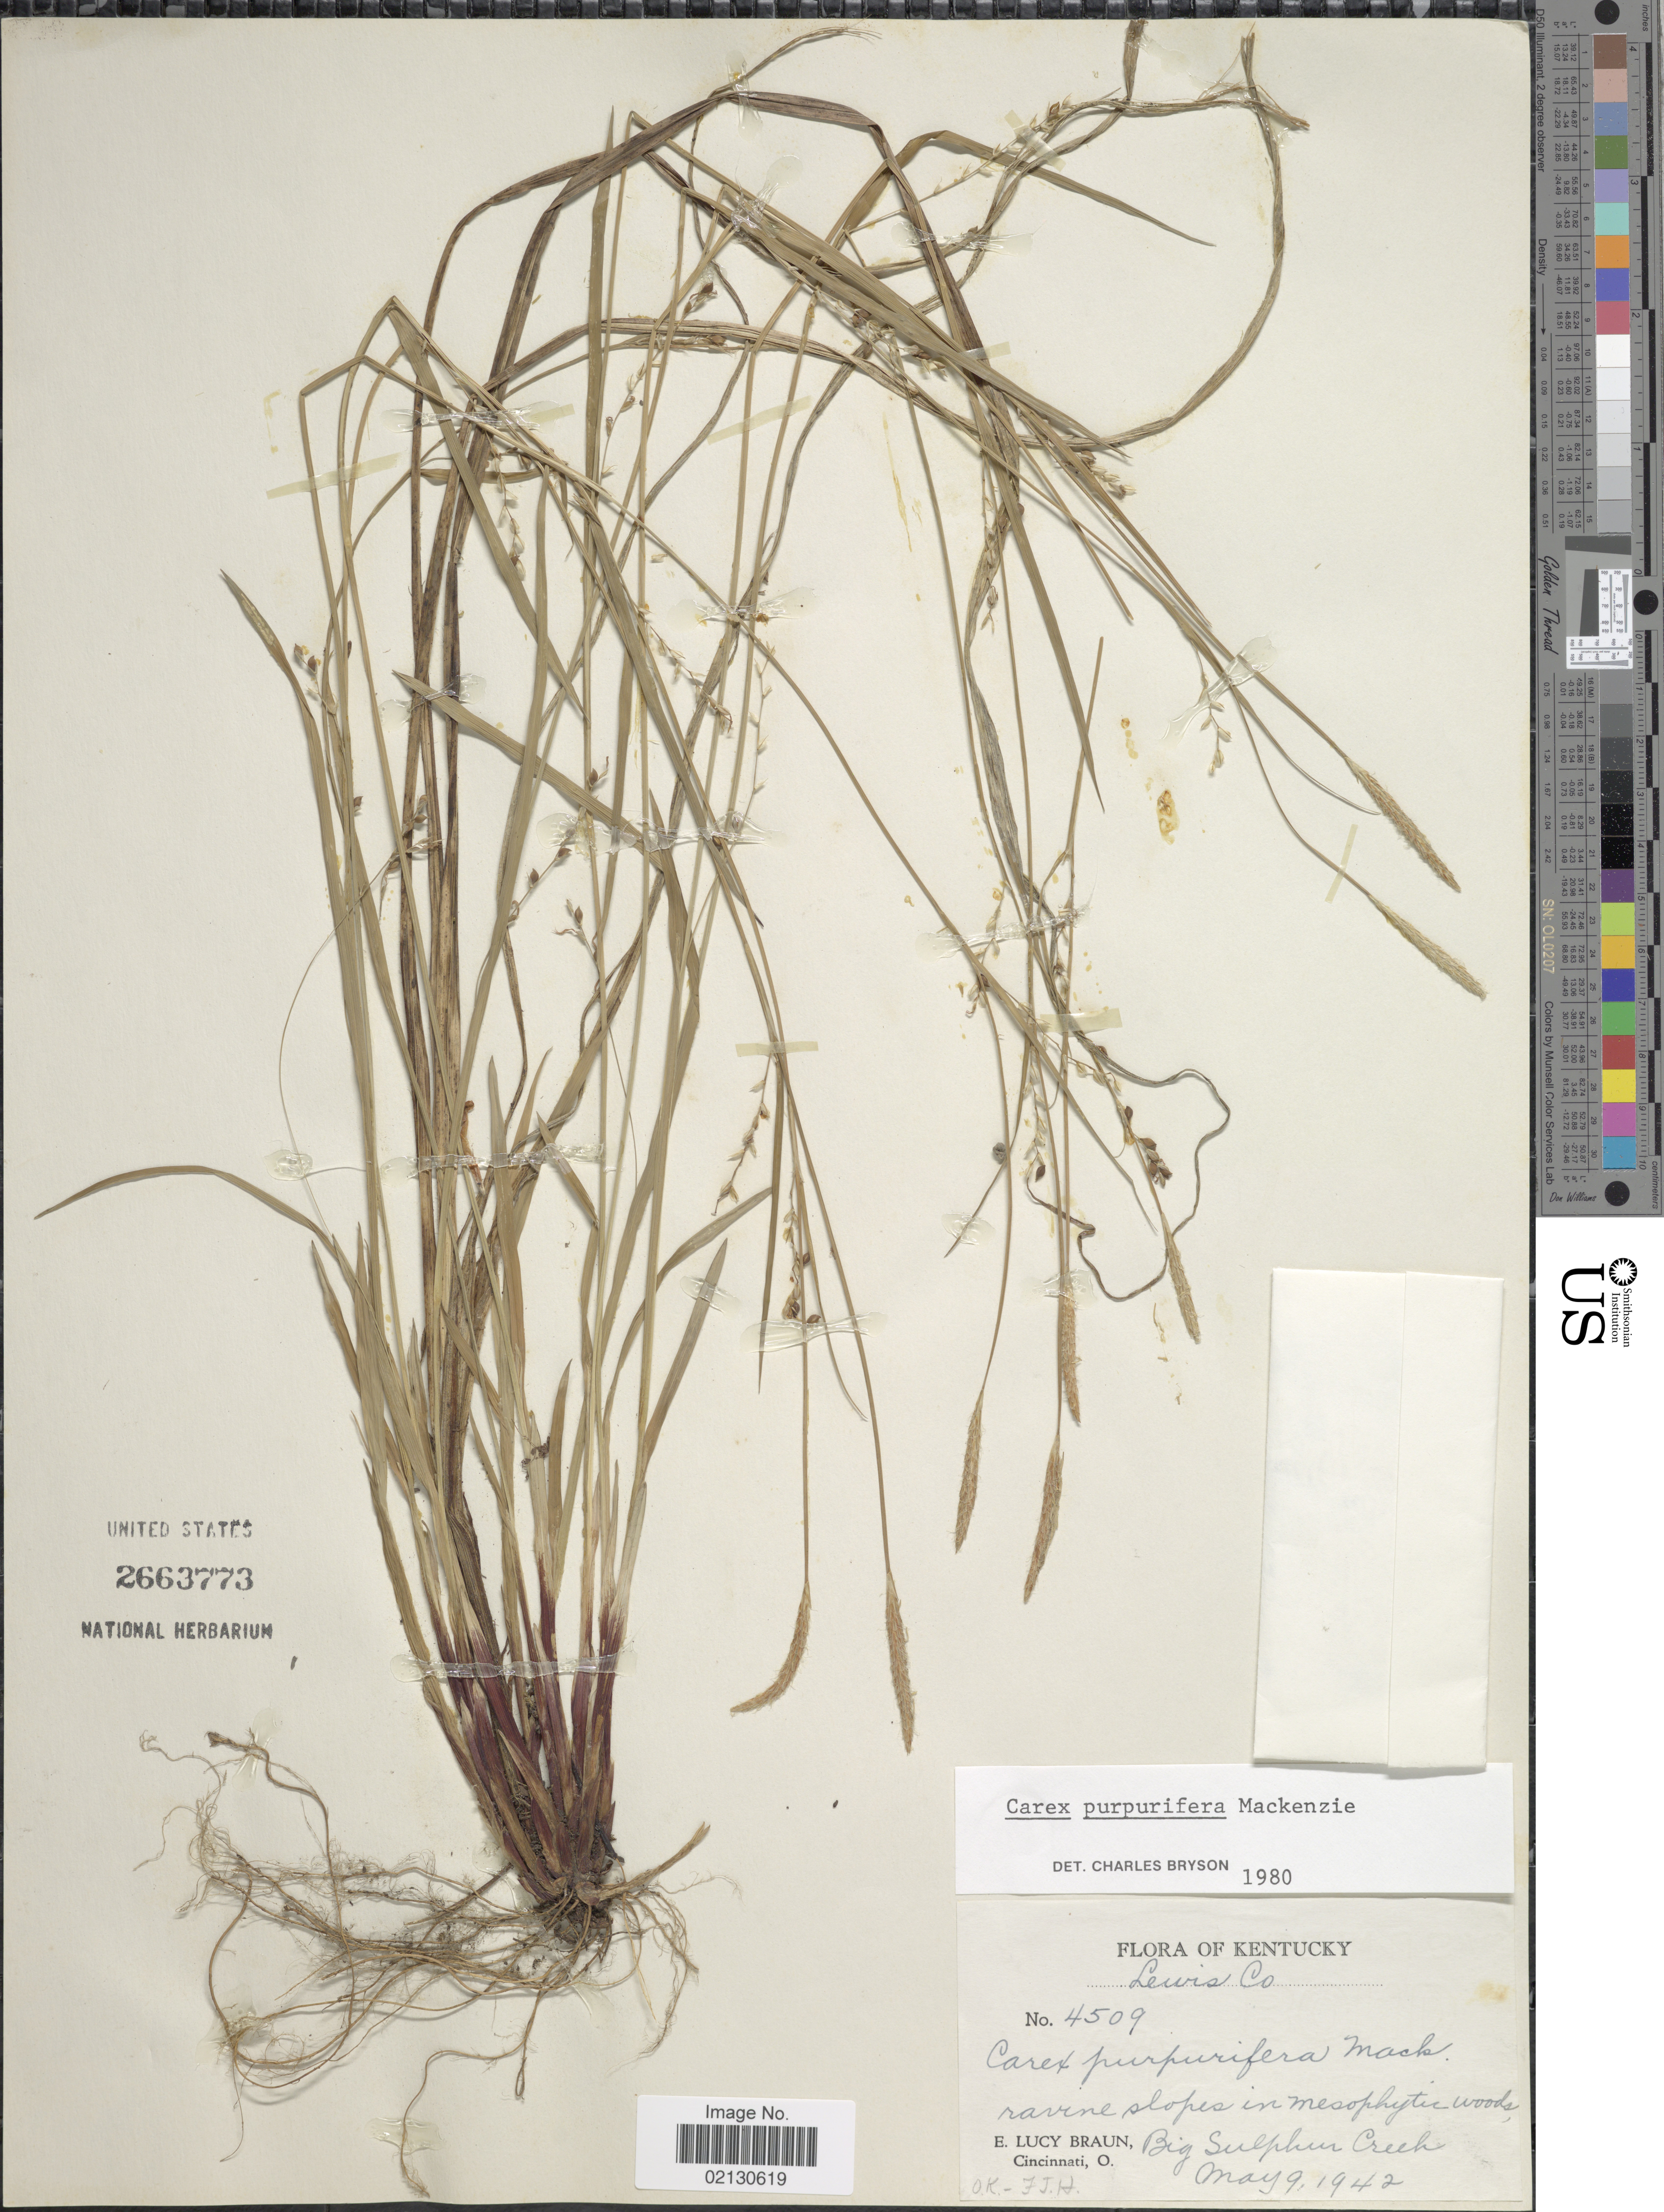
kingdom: Plantae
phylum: Tracheophyta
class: Liliopsida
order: Poales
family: Cyperaceae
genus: Carex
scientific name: Carex purpurifera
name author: Mack.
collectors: E. L. Braun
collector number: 4509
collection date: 1942-05-09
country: United States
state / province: Kentucky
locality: Lewis Co. Big Sulphur Creek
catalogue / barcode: US 2663773